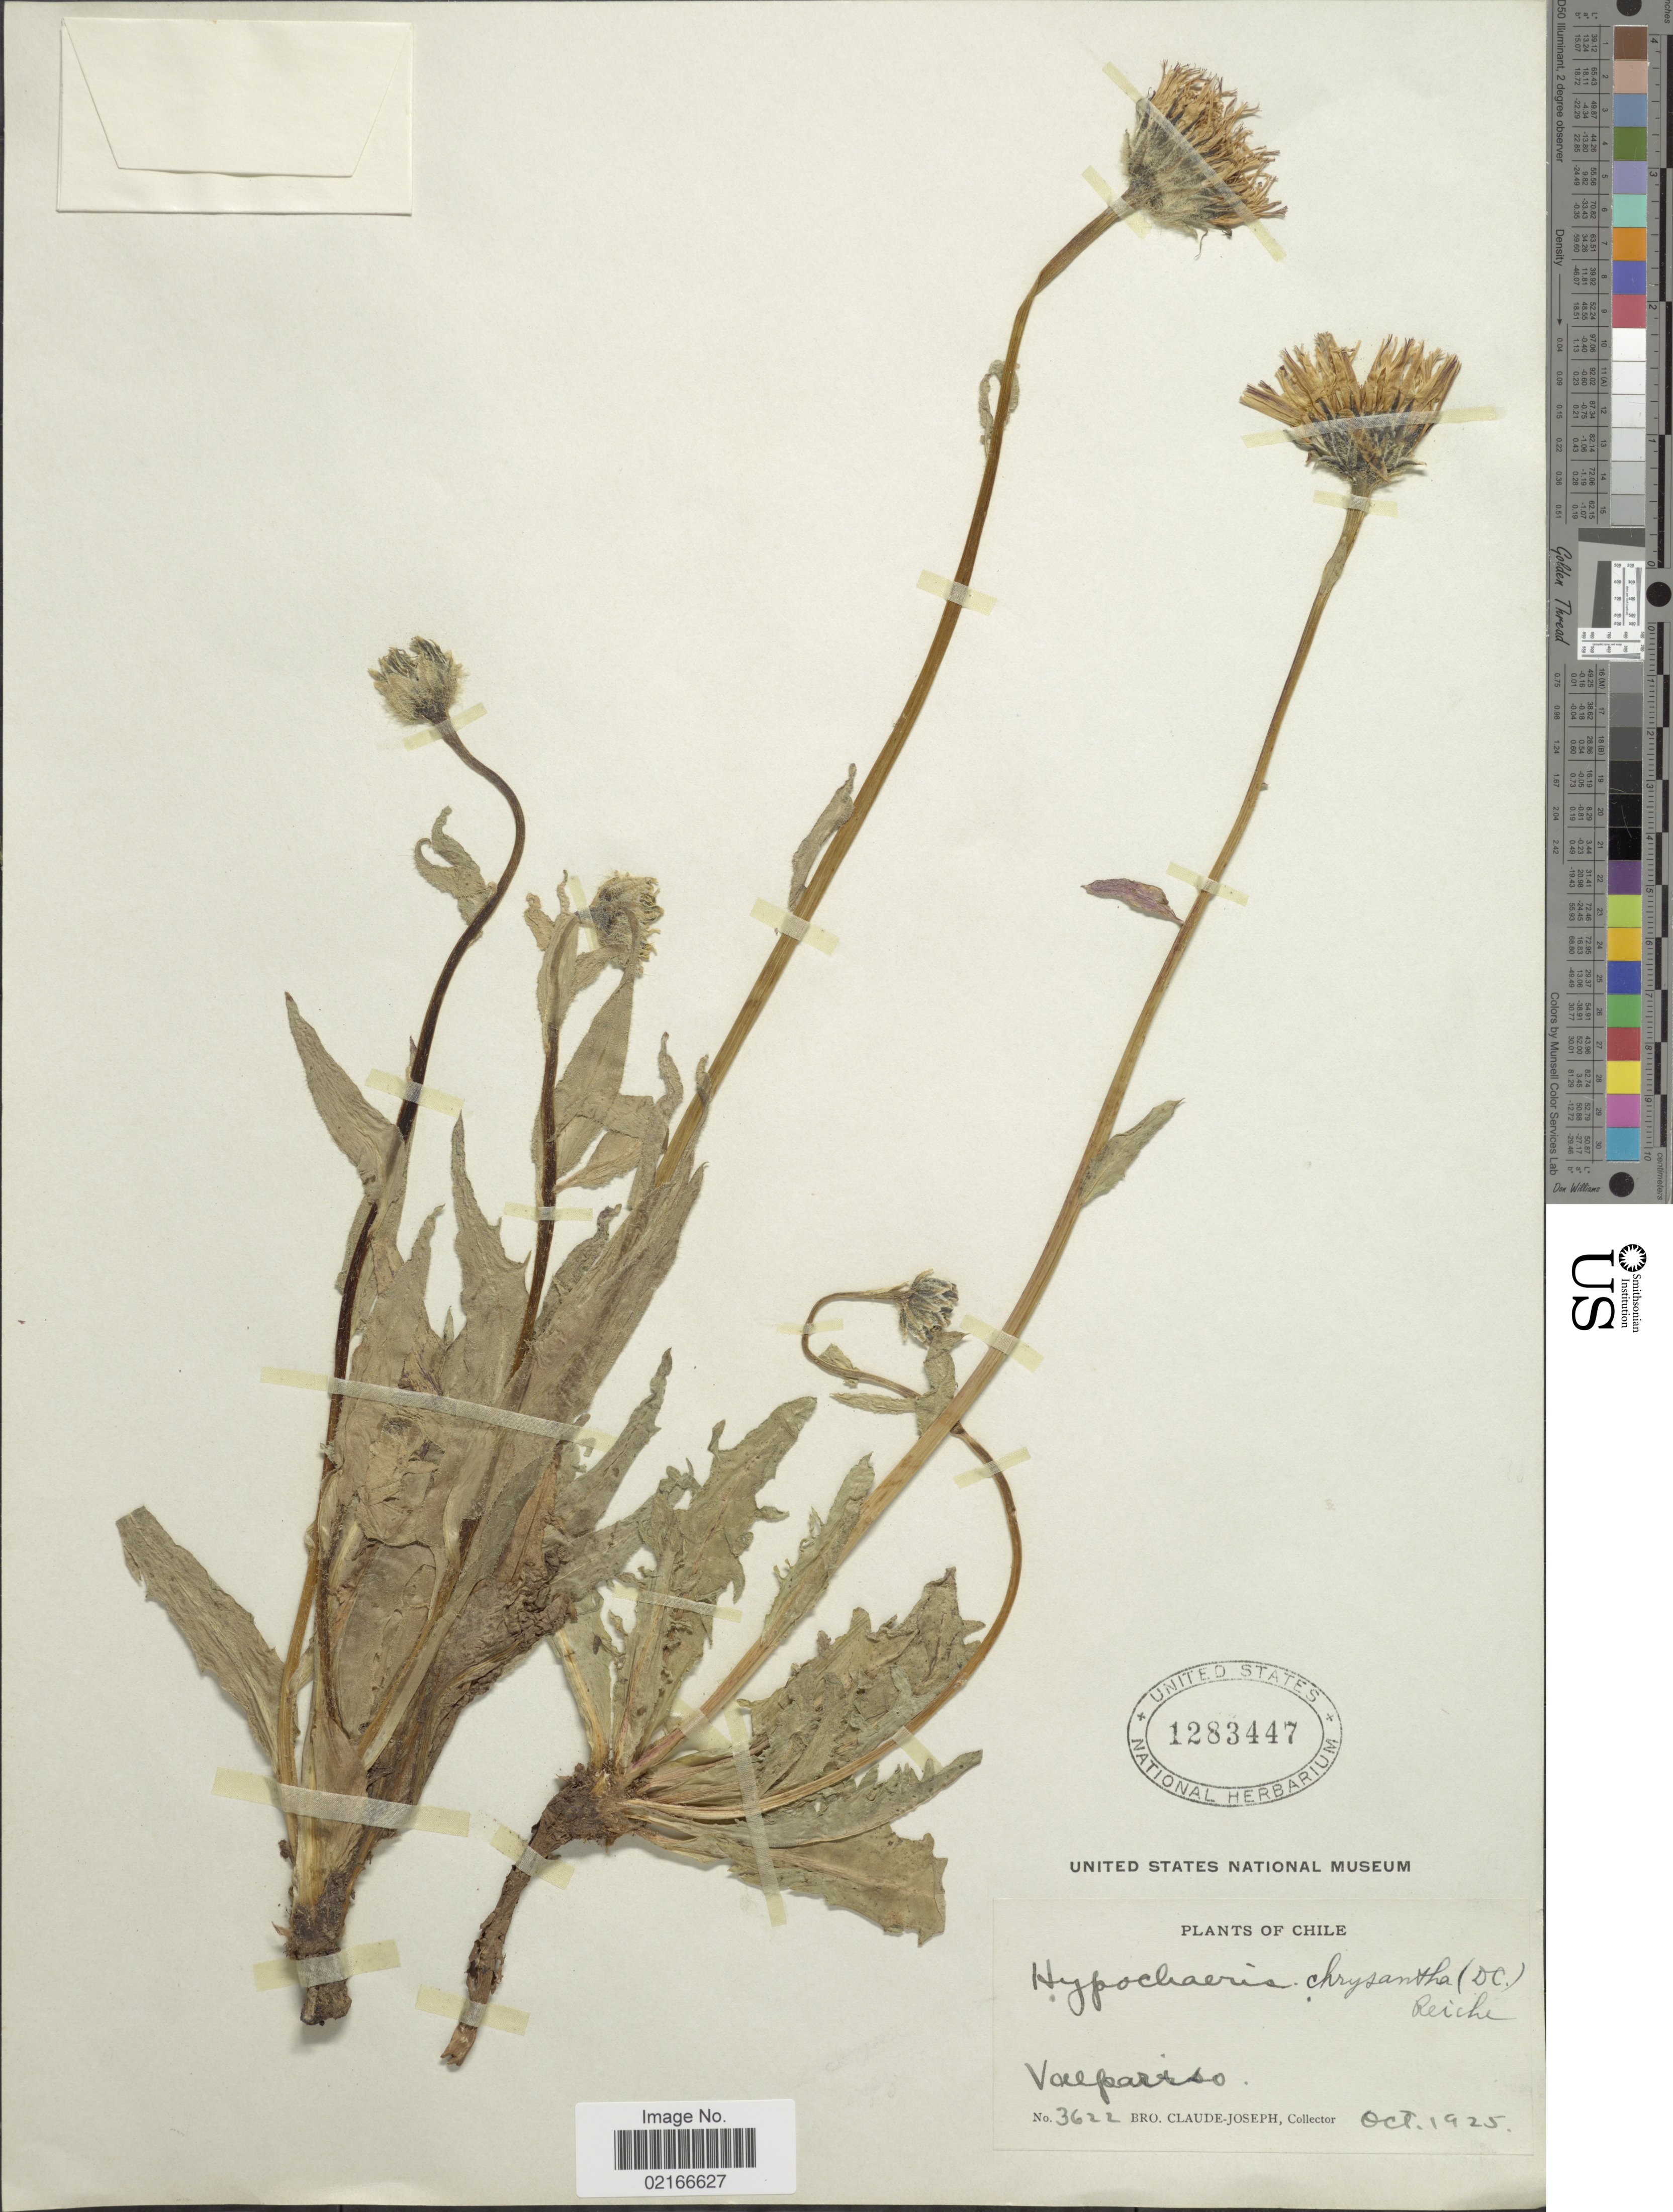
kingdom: Plantae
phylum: Tracheophyta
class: Magnoliopsida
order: Asterales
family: Asteraceae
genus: Hypochaeris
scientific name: Hypochaeris scorzonerae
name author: (DC.) F. Muell.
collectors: Bro. Claude-Joseph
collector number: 3622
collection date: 1925-10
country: Chile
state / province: Valparaíso (V)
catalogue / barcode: US 1283447